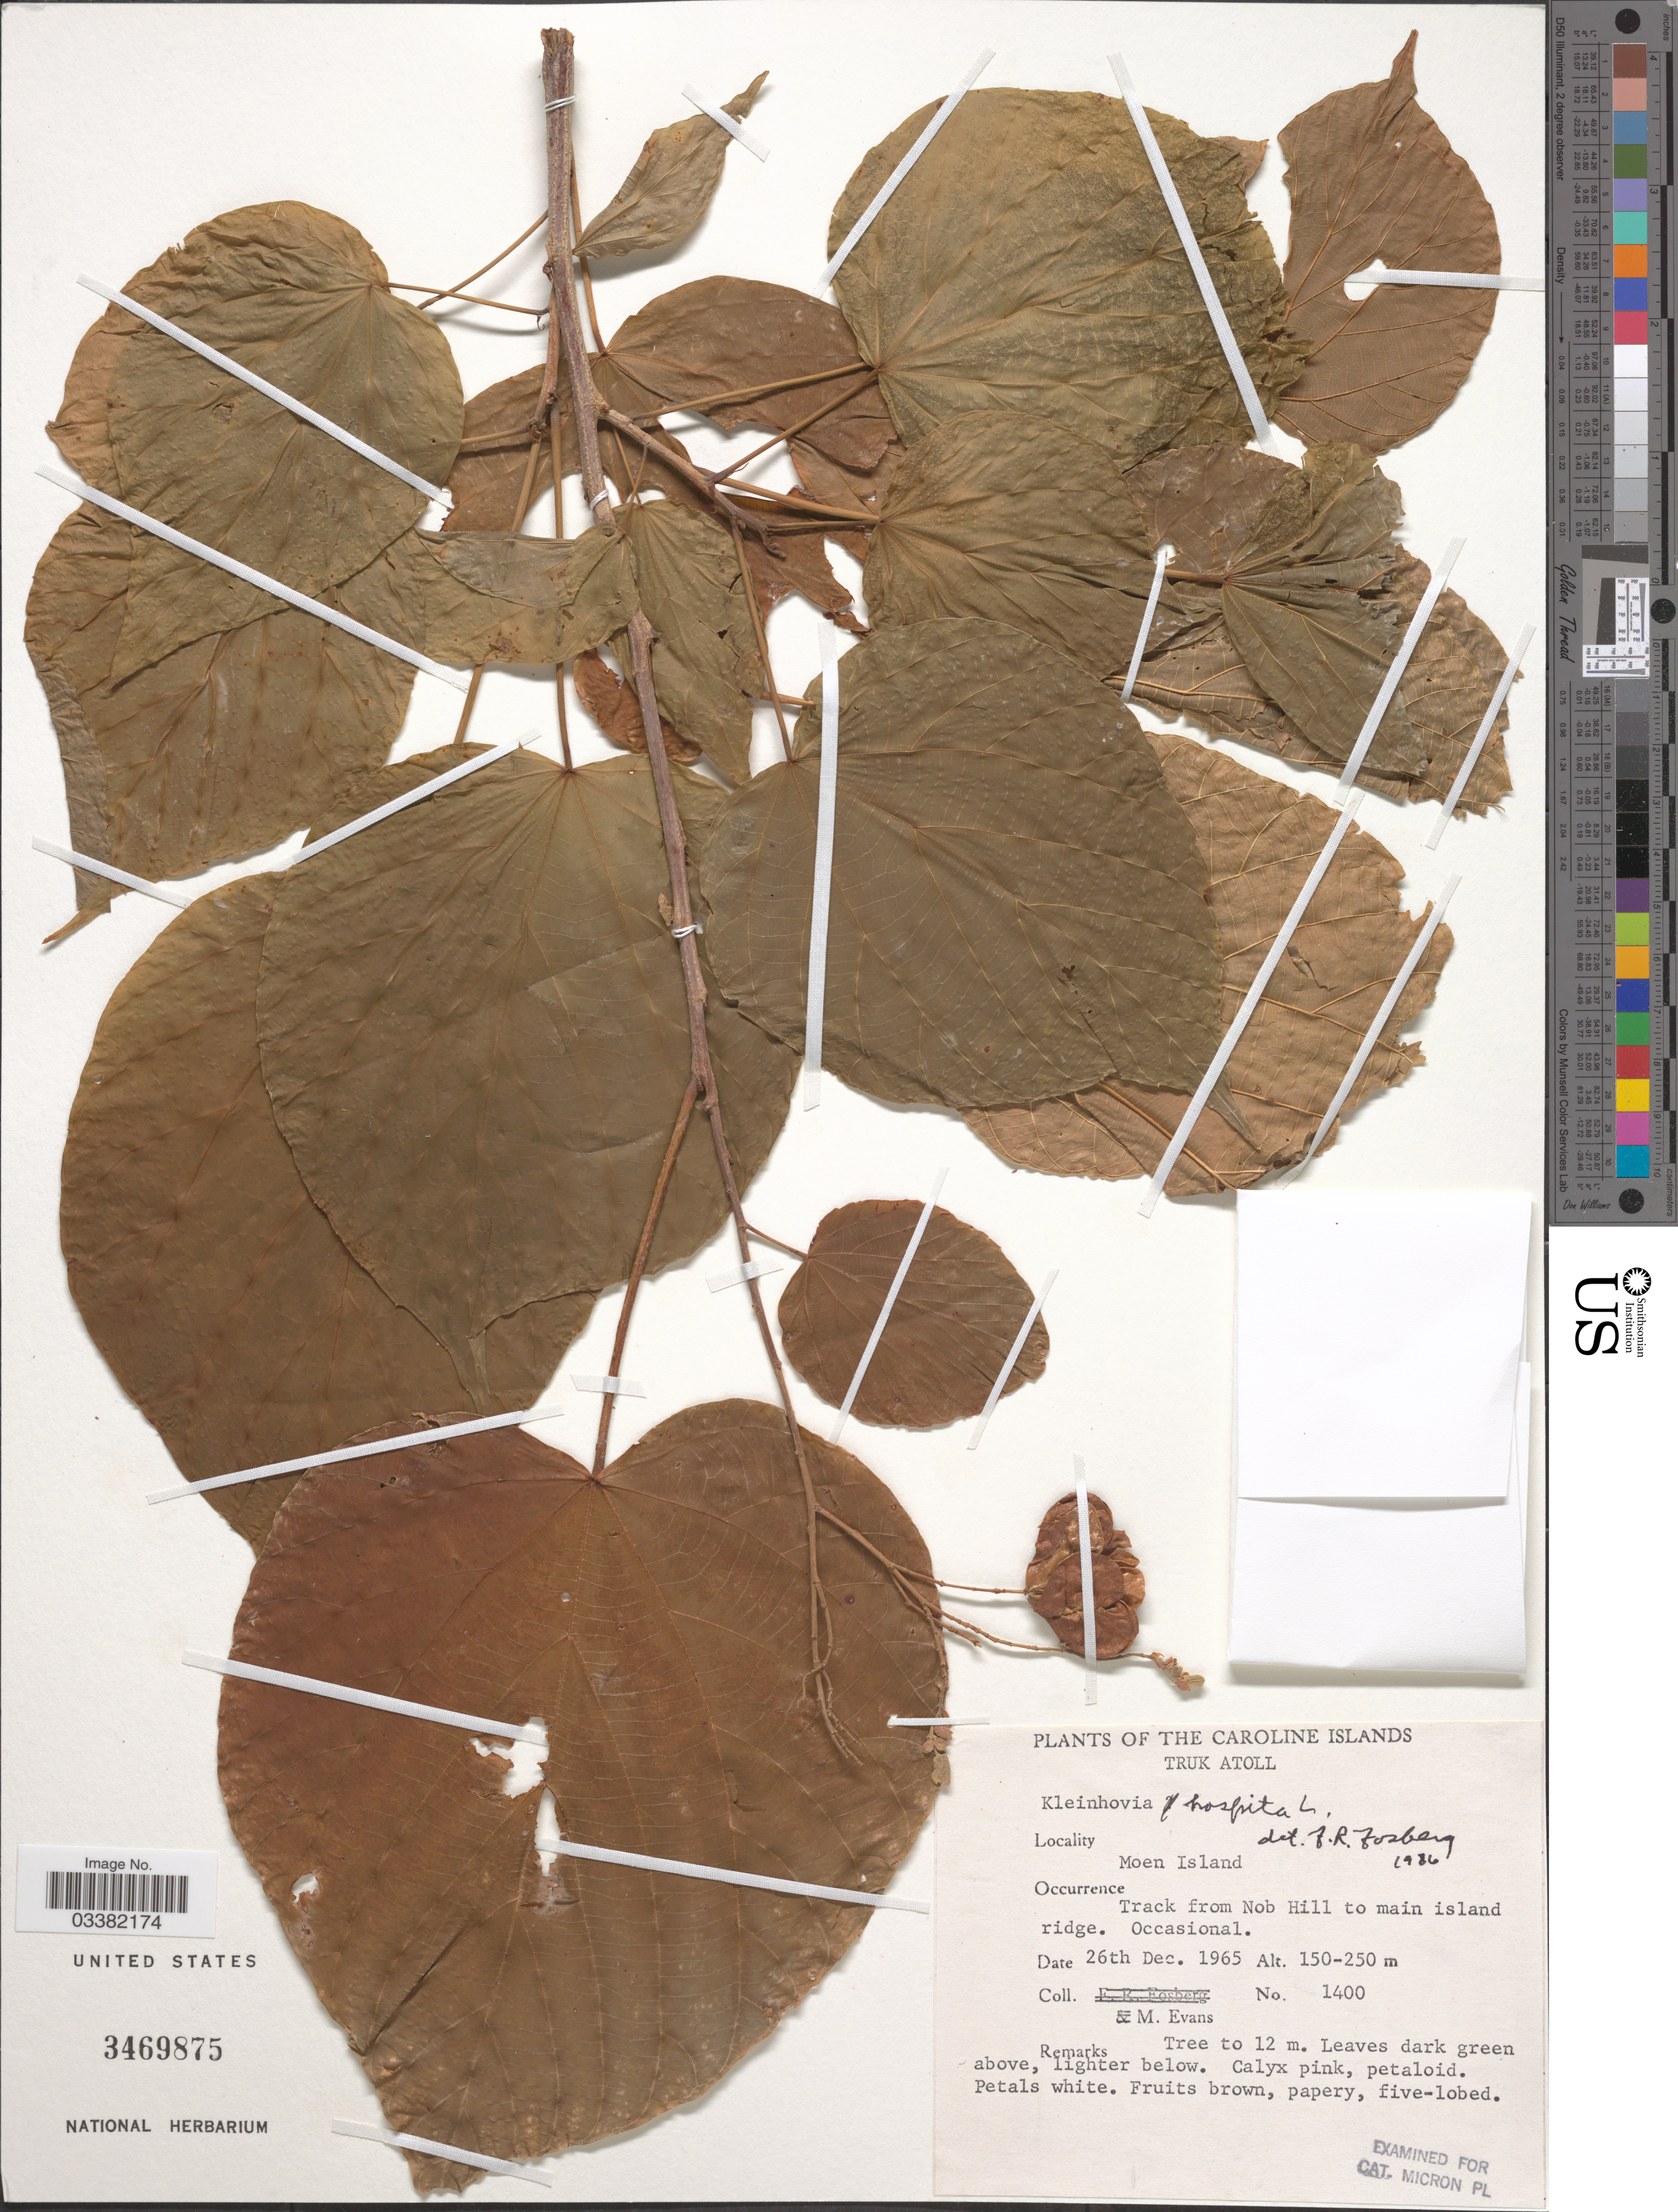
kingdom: Plantae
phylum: Tracheophyta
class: Magnoliopsida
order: Malvales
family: Malvaceae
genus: Kleinhovia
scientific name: Kleinhovia hospita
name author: L.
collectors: M. Evans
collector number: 1400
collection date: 1965-12-26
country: Micronesia, Federated States of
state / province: Truk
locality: The Caroline Islands. Truk Atoll. Moen Island. Track from Nob Hill to main island ridge.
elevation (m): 150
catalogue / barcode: US 3469875